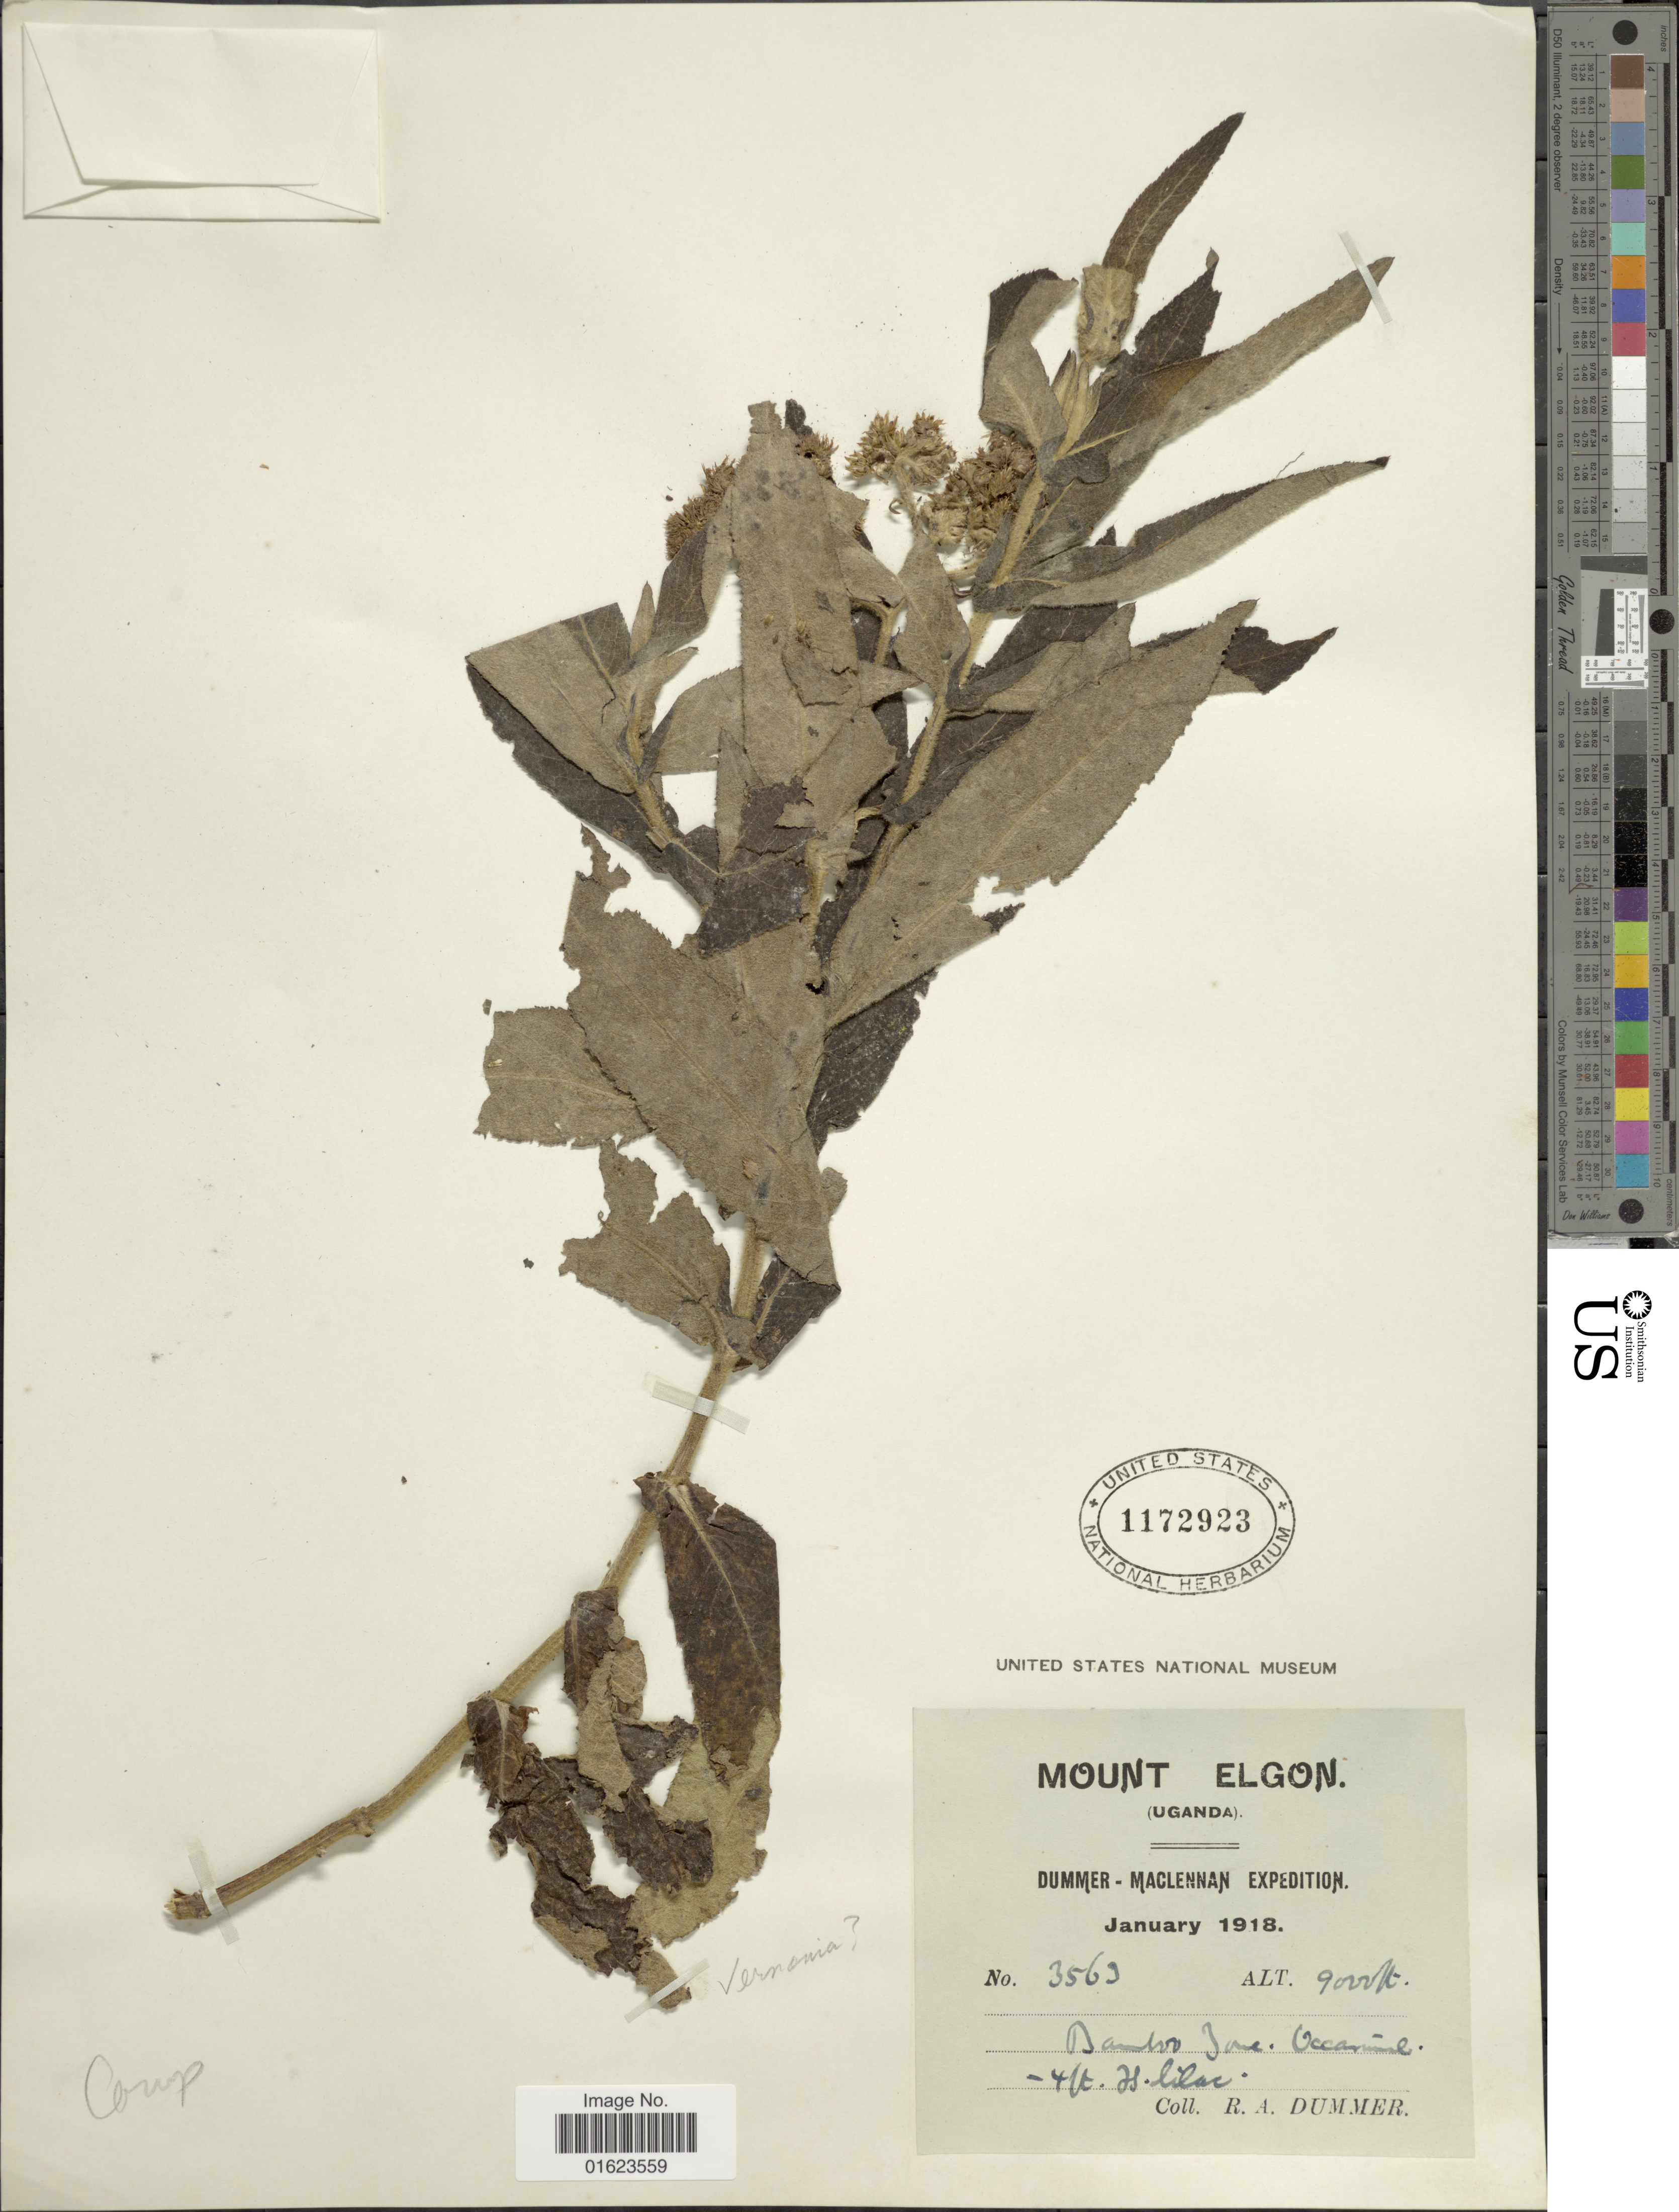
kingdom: Plantae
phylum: Tracheophyta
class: Magnoliopsida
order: Asterales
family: Asteraceae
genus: Bothriocline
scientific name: Bothriocline sp.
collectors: R. Dümmer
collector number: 3569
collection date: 1918-01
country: Uganda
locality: Mount Elgon Uganda. Bamboo Zone.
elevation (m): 2743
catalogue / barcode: US 1172923